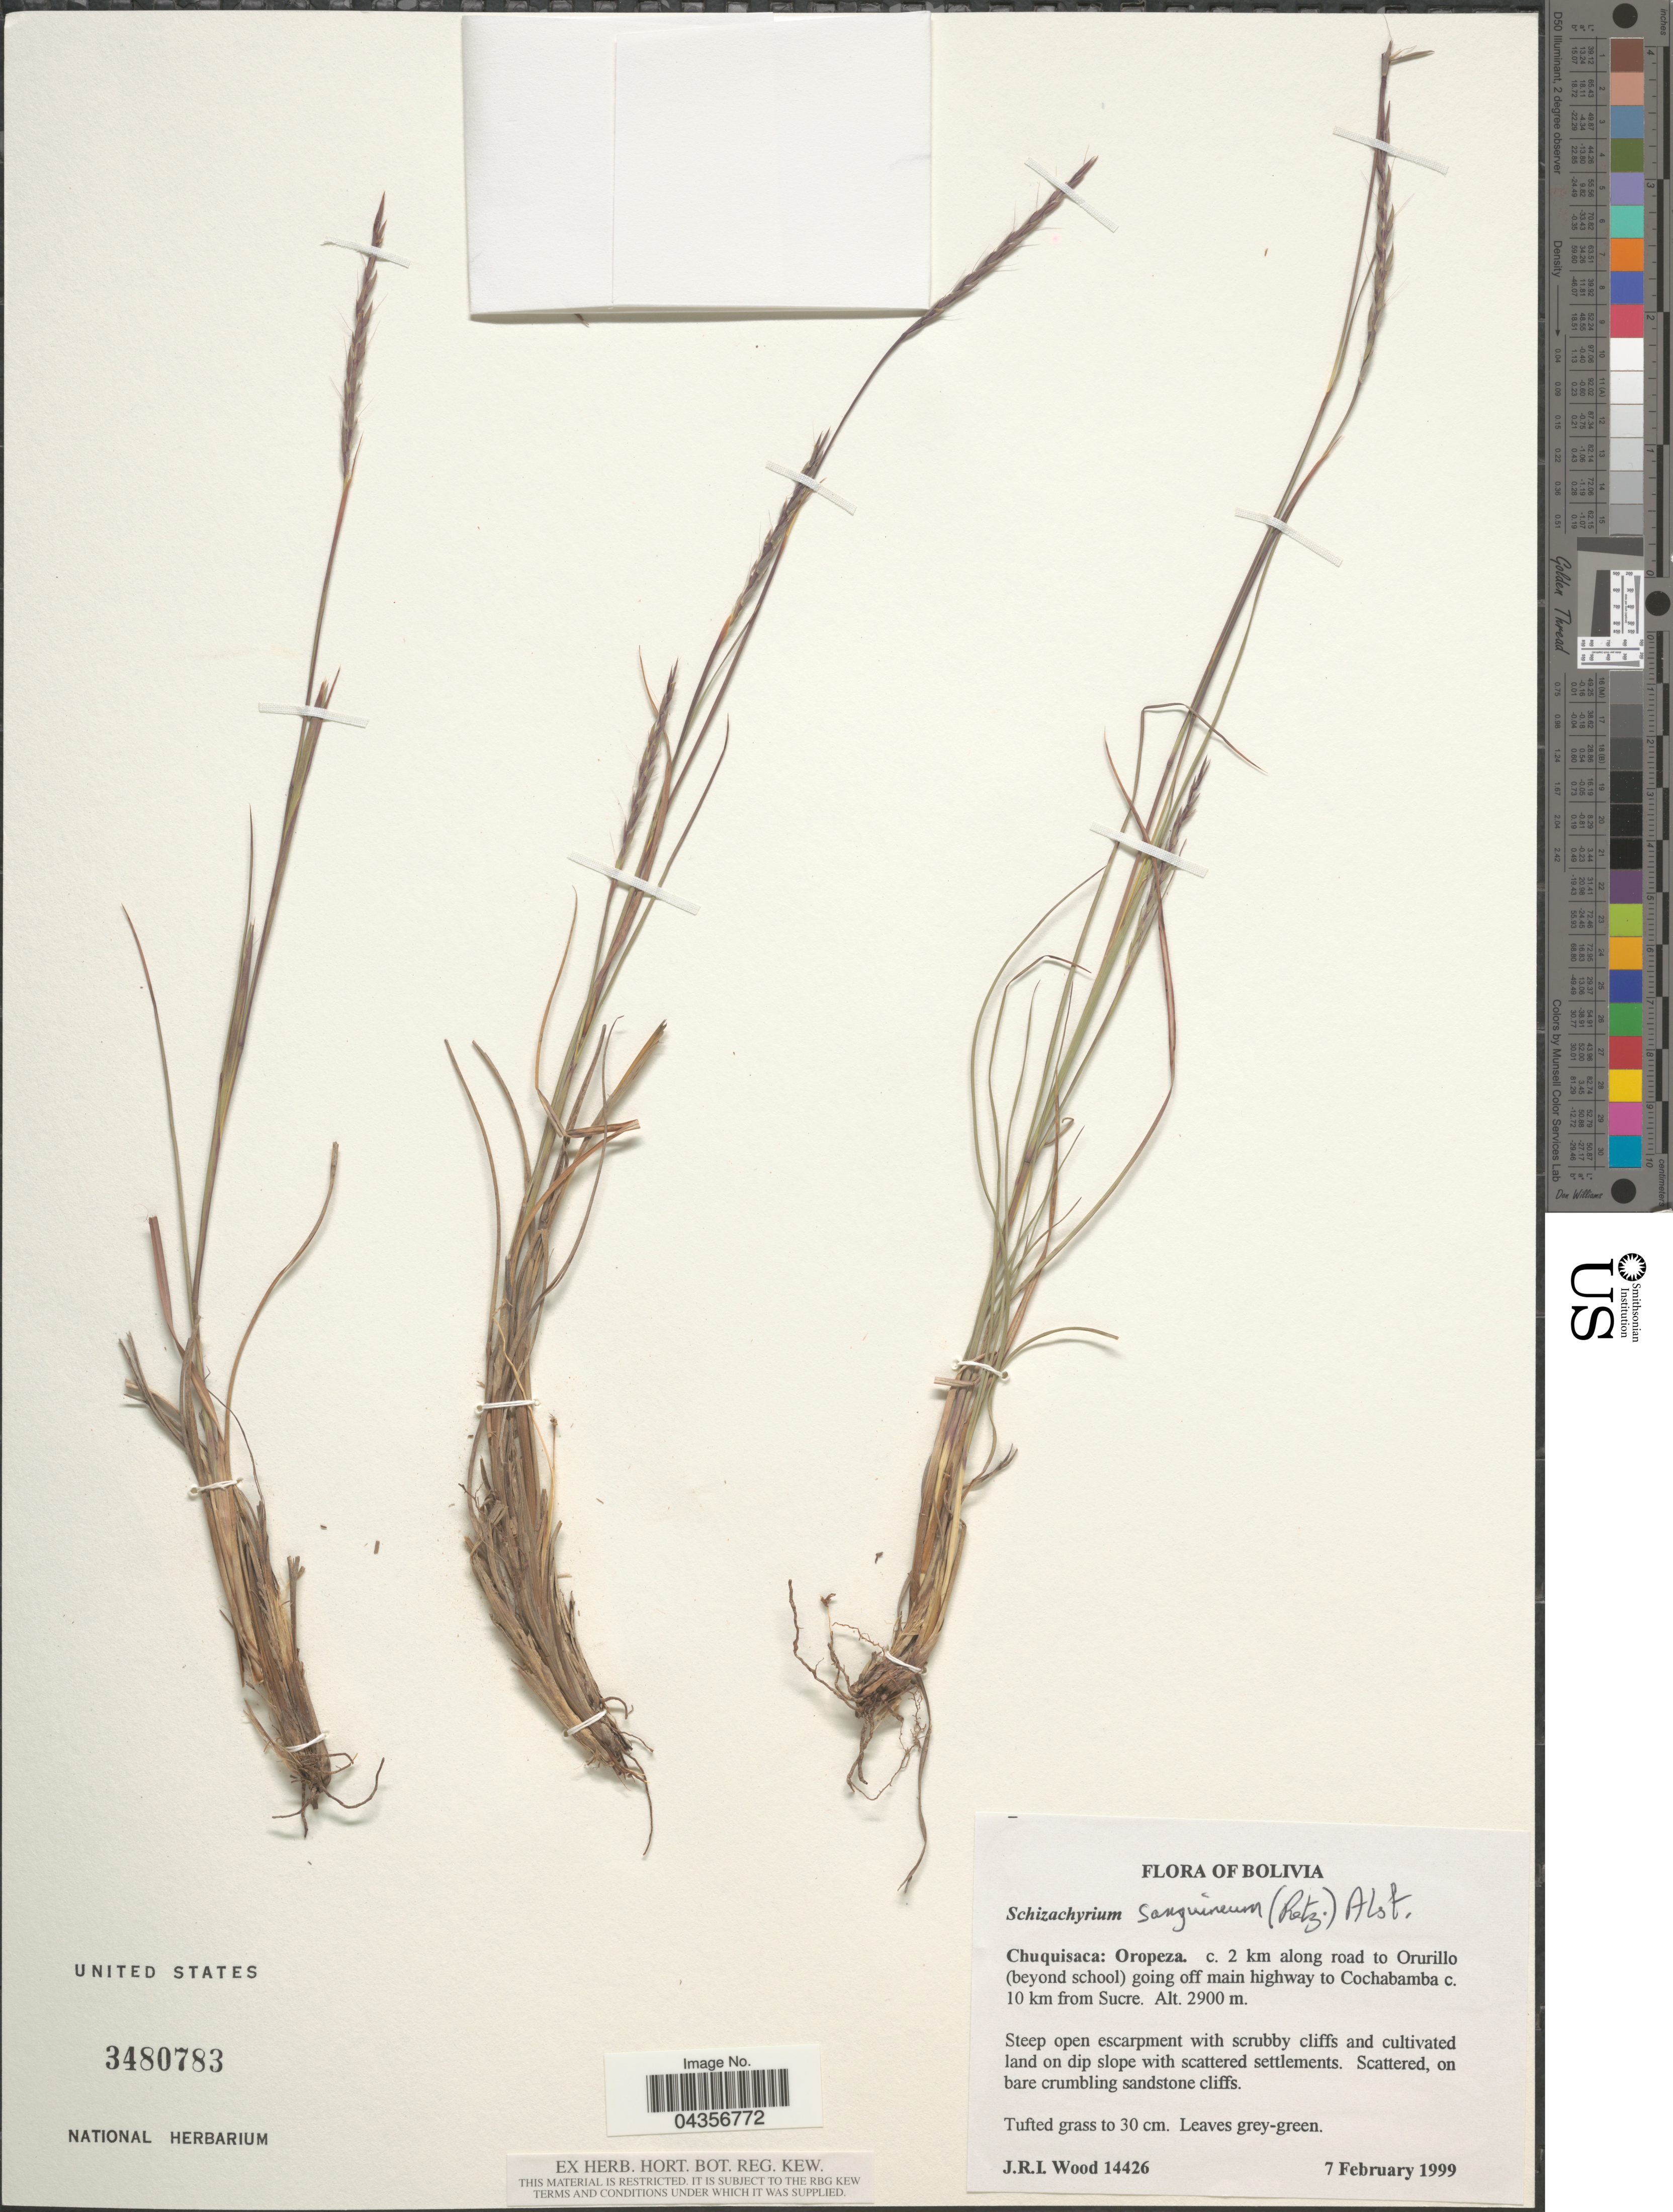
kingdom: Plantae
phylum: Tracheophyta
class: Liliopsida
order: Poales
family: Poaceae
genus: Schizachyrium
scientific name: Schizachyrium sanguineum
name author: (Retz.) Alston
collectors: J. R. I. Wood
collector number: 14426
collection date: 1999-02-07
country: Bolivia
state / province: Chuquisaca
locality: Chuquisaca: Oropeca. c. 2 km along road to Orurillo (beyond school) going off main highway to Cochabamba c. 10 km from Sucre.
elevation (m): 2900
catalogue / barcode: US 3480783